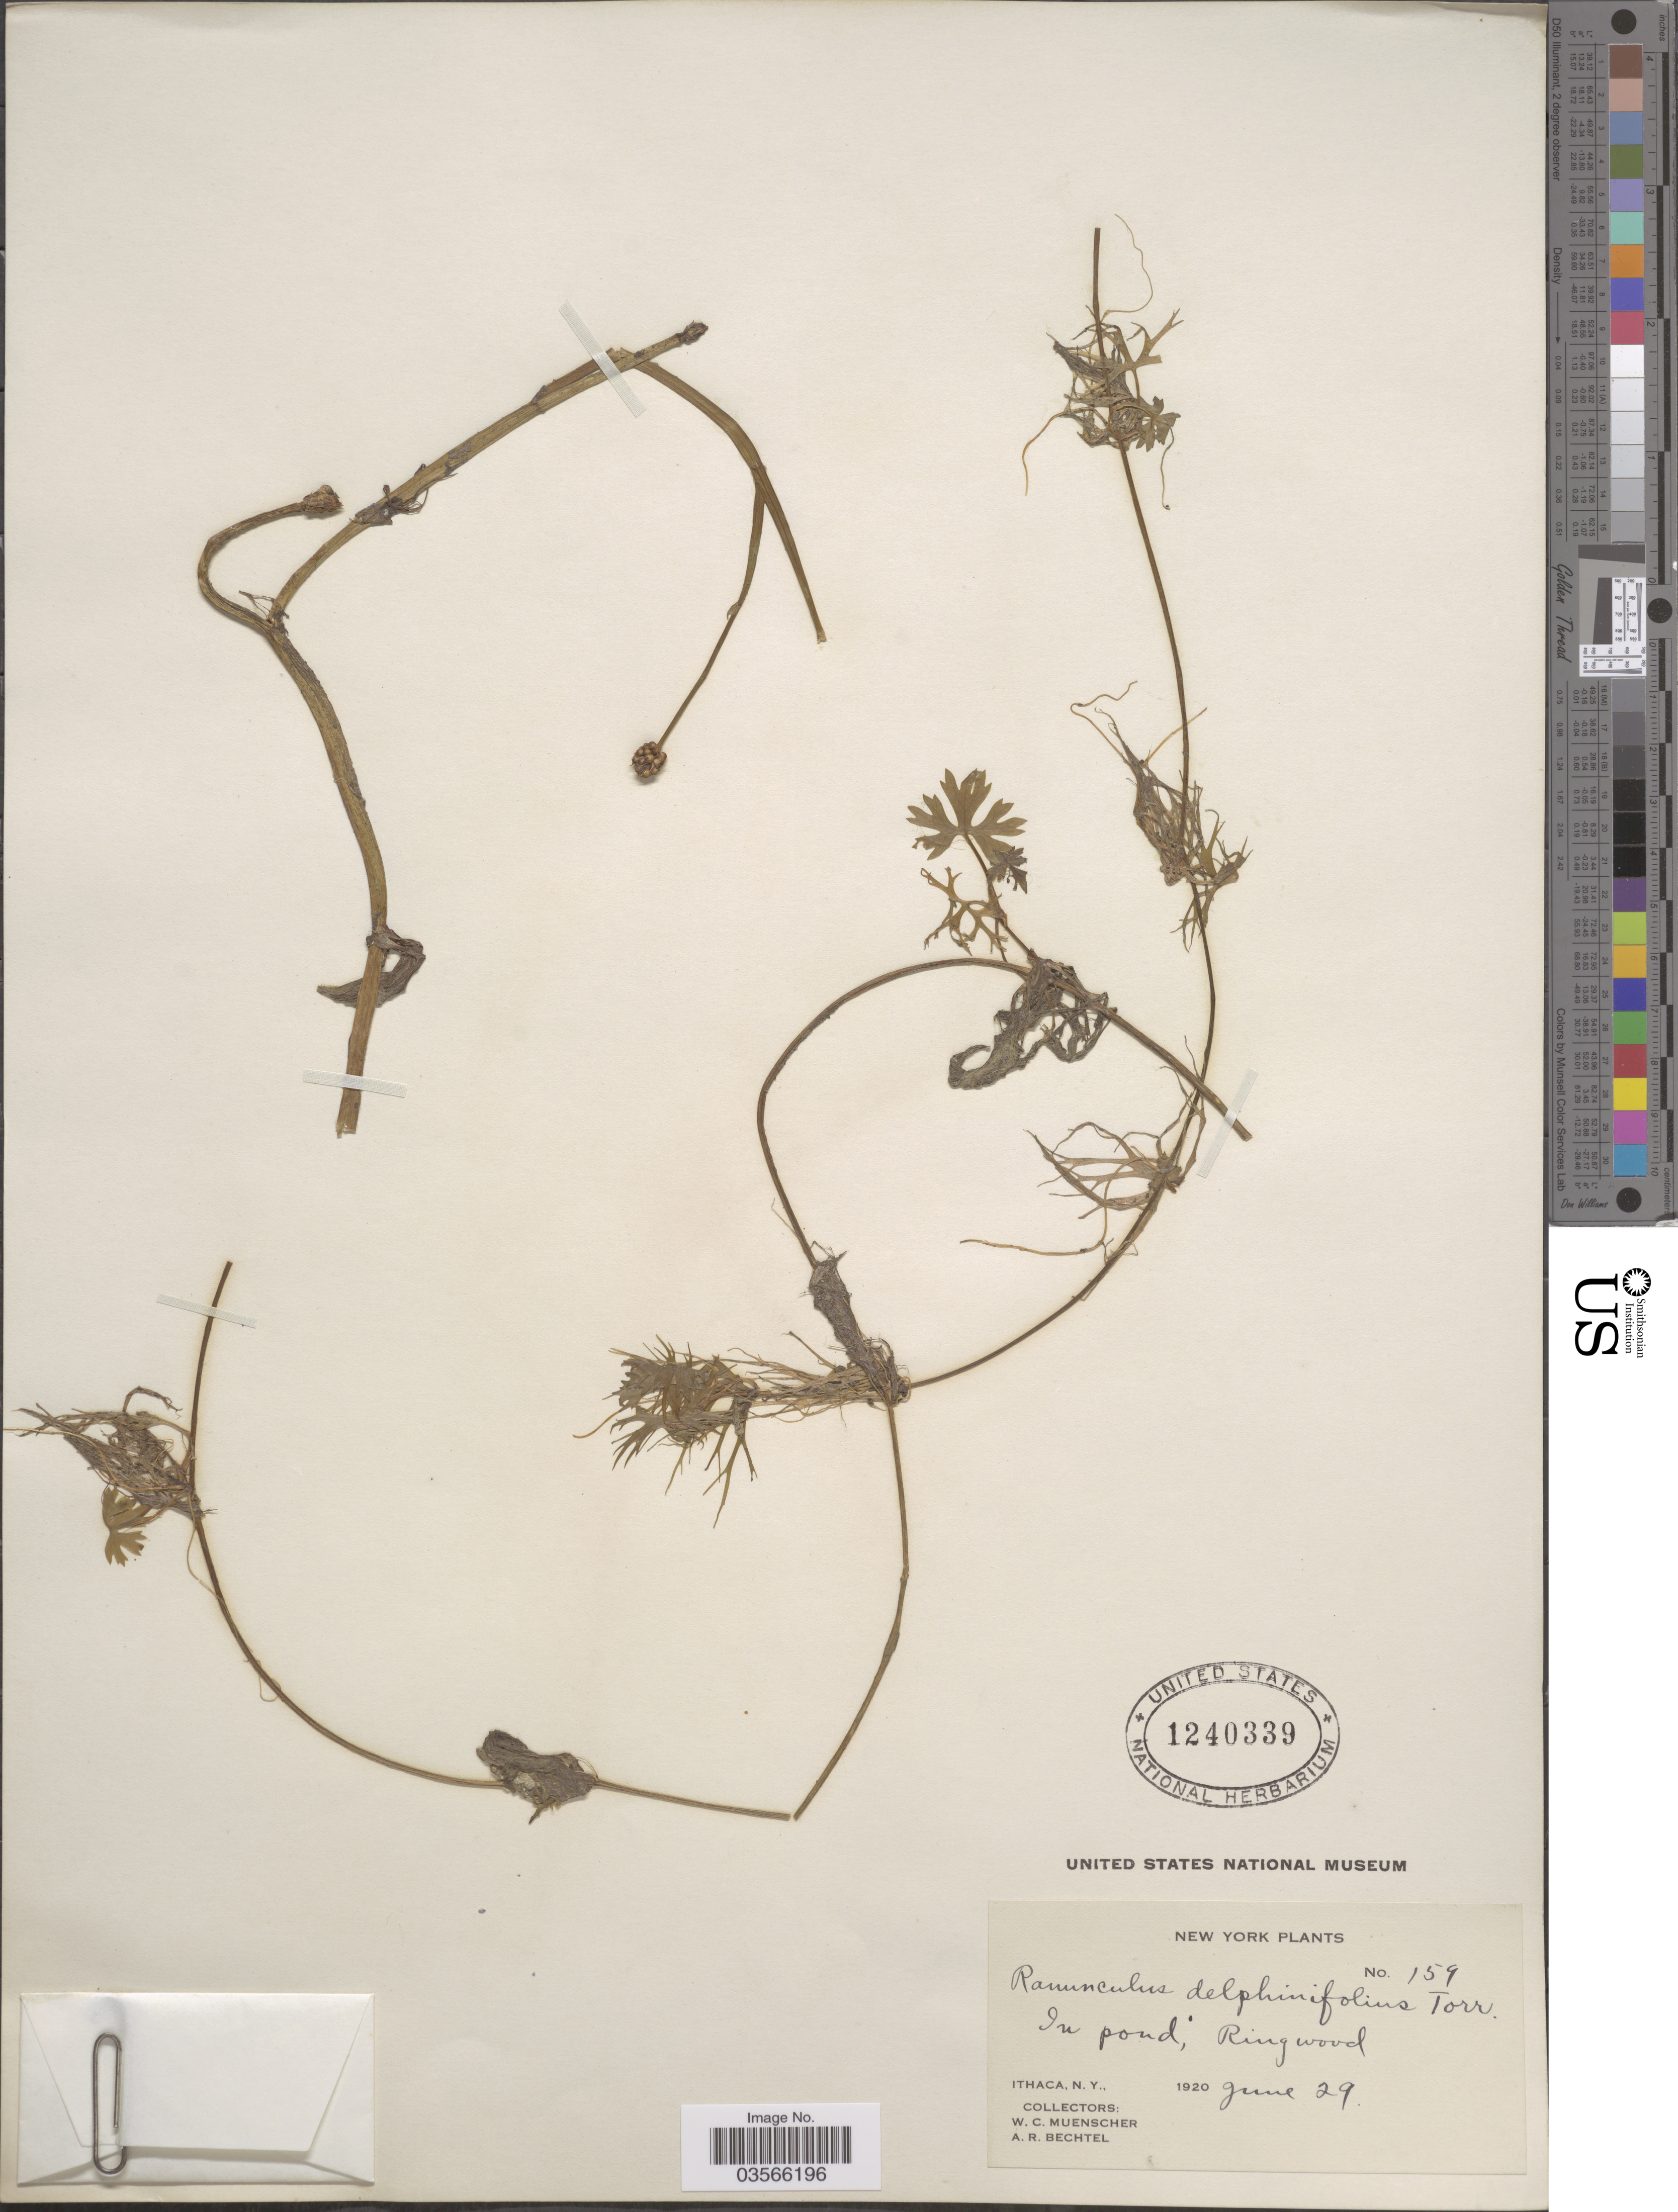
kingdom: Plantae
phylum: Tracheophyta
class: Magnoliopsida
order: Ranunculales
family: Ranunculaceae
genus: Ranunculus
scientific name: Ranunculus flabellaris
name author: Raf.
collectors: W. Muenscher & A. Bechtel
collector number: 159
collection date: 1920-06-29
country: United States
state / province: New York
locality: In pond, Ringwood. Ithaca.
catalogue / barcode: US 1240339